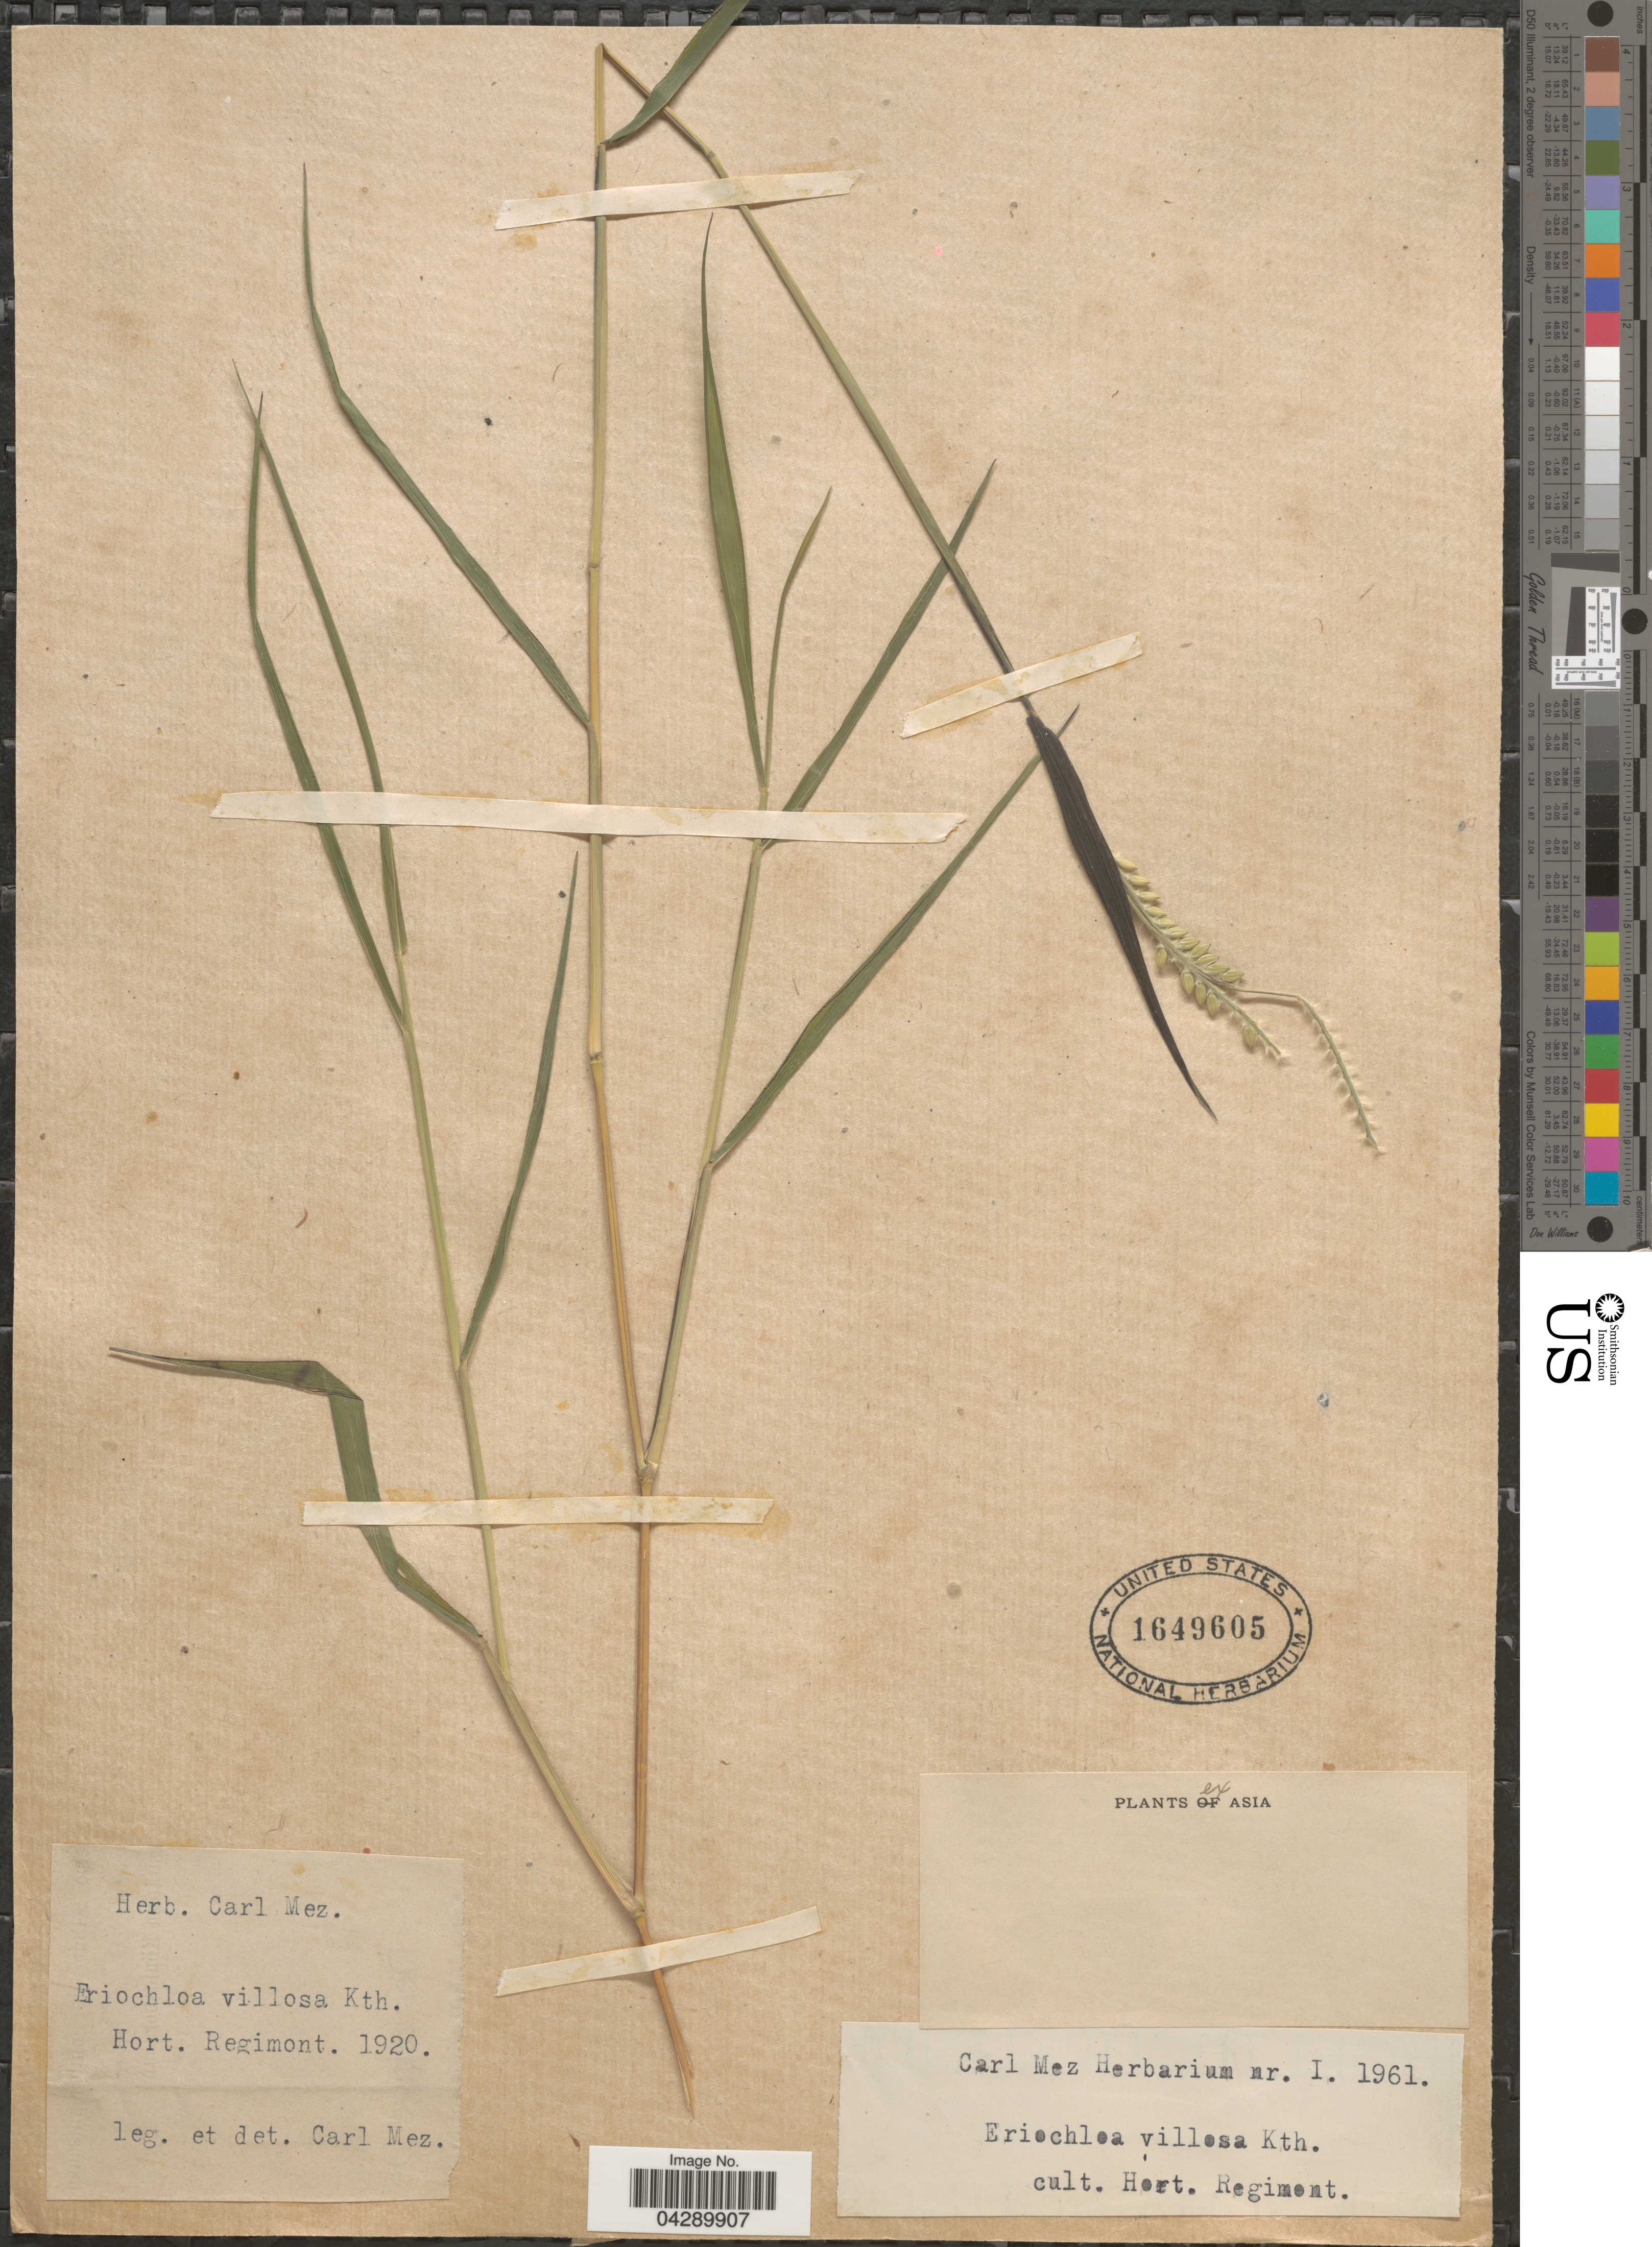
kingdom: Plantae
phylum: Tracheophyta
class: Liliopsida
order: Poales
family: Poaceae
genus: Eriochloa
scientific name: Eriochloa villosa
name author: (Thunb.) Kunth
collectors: C. C. Mez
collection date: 1920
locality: Hort. Regimont.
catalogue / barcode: US 1649605